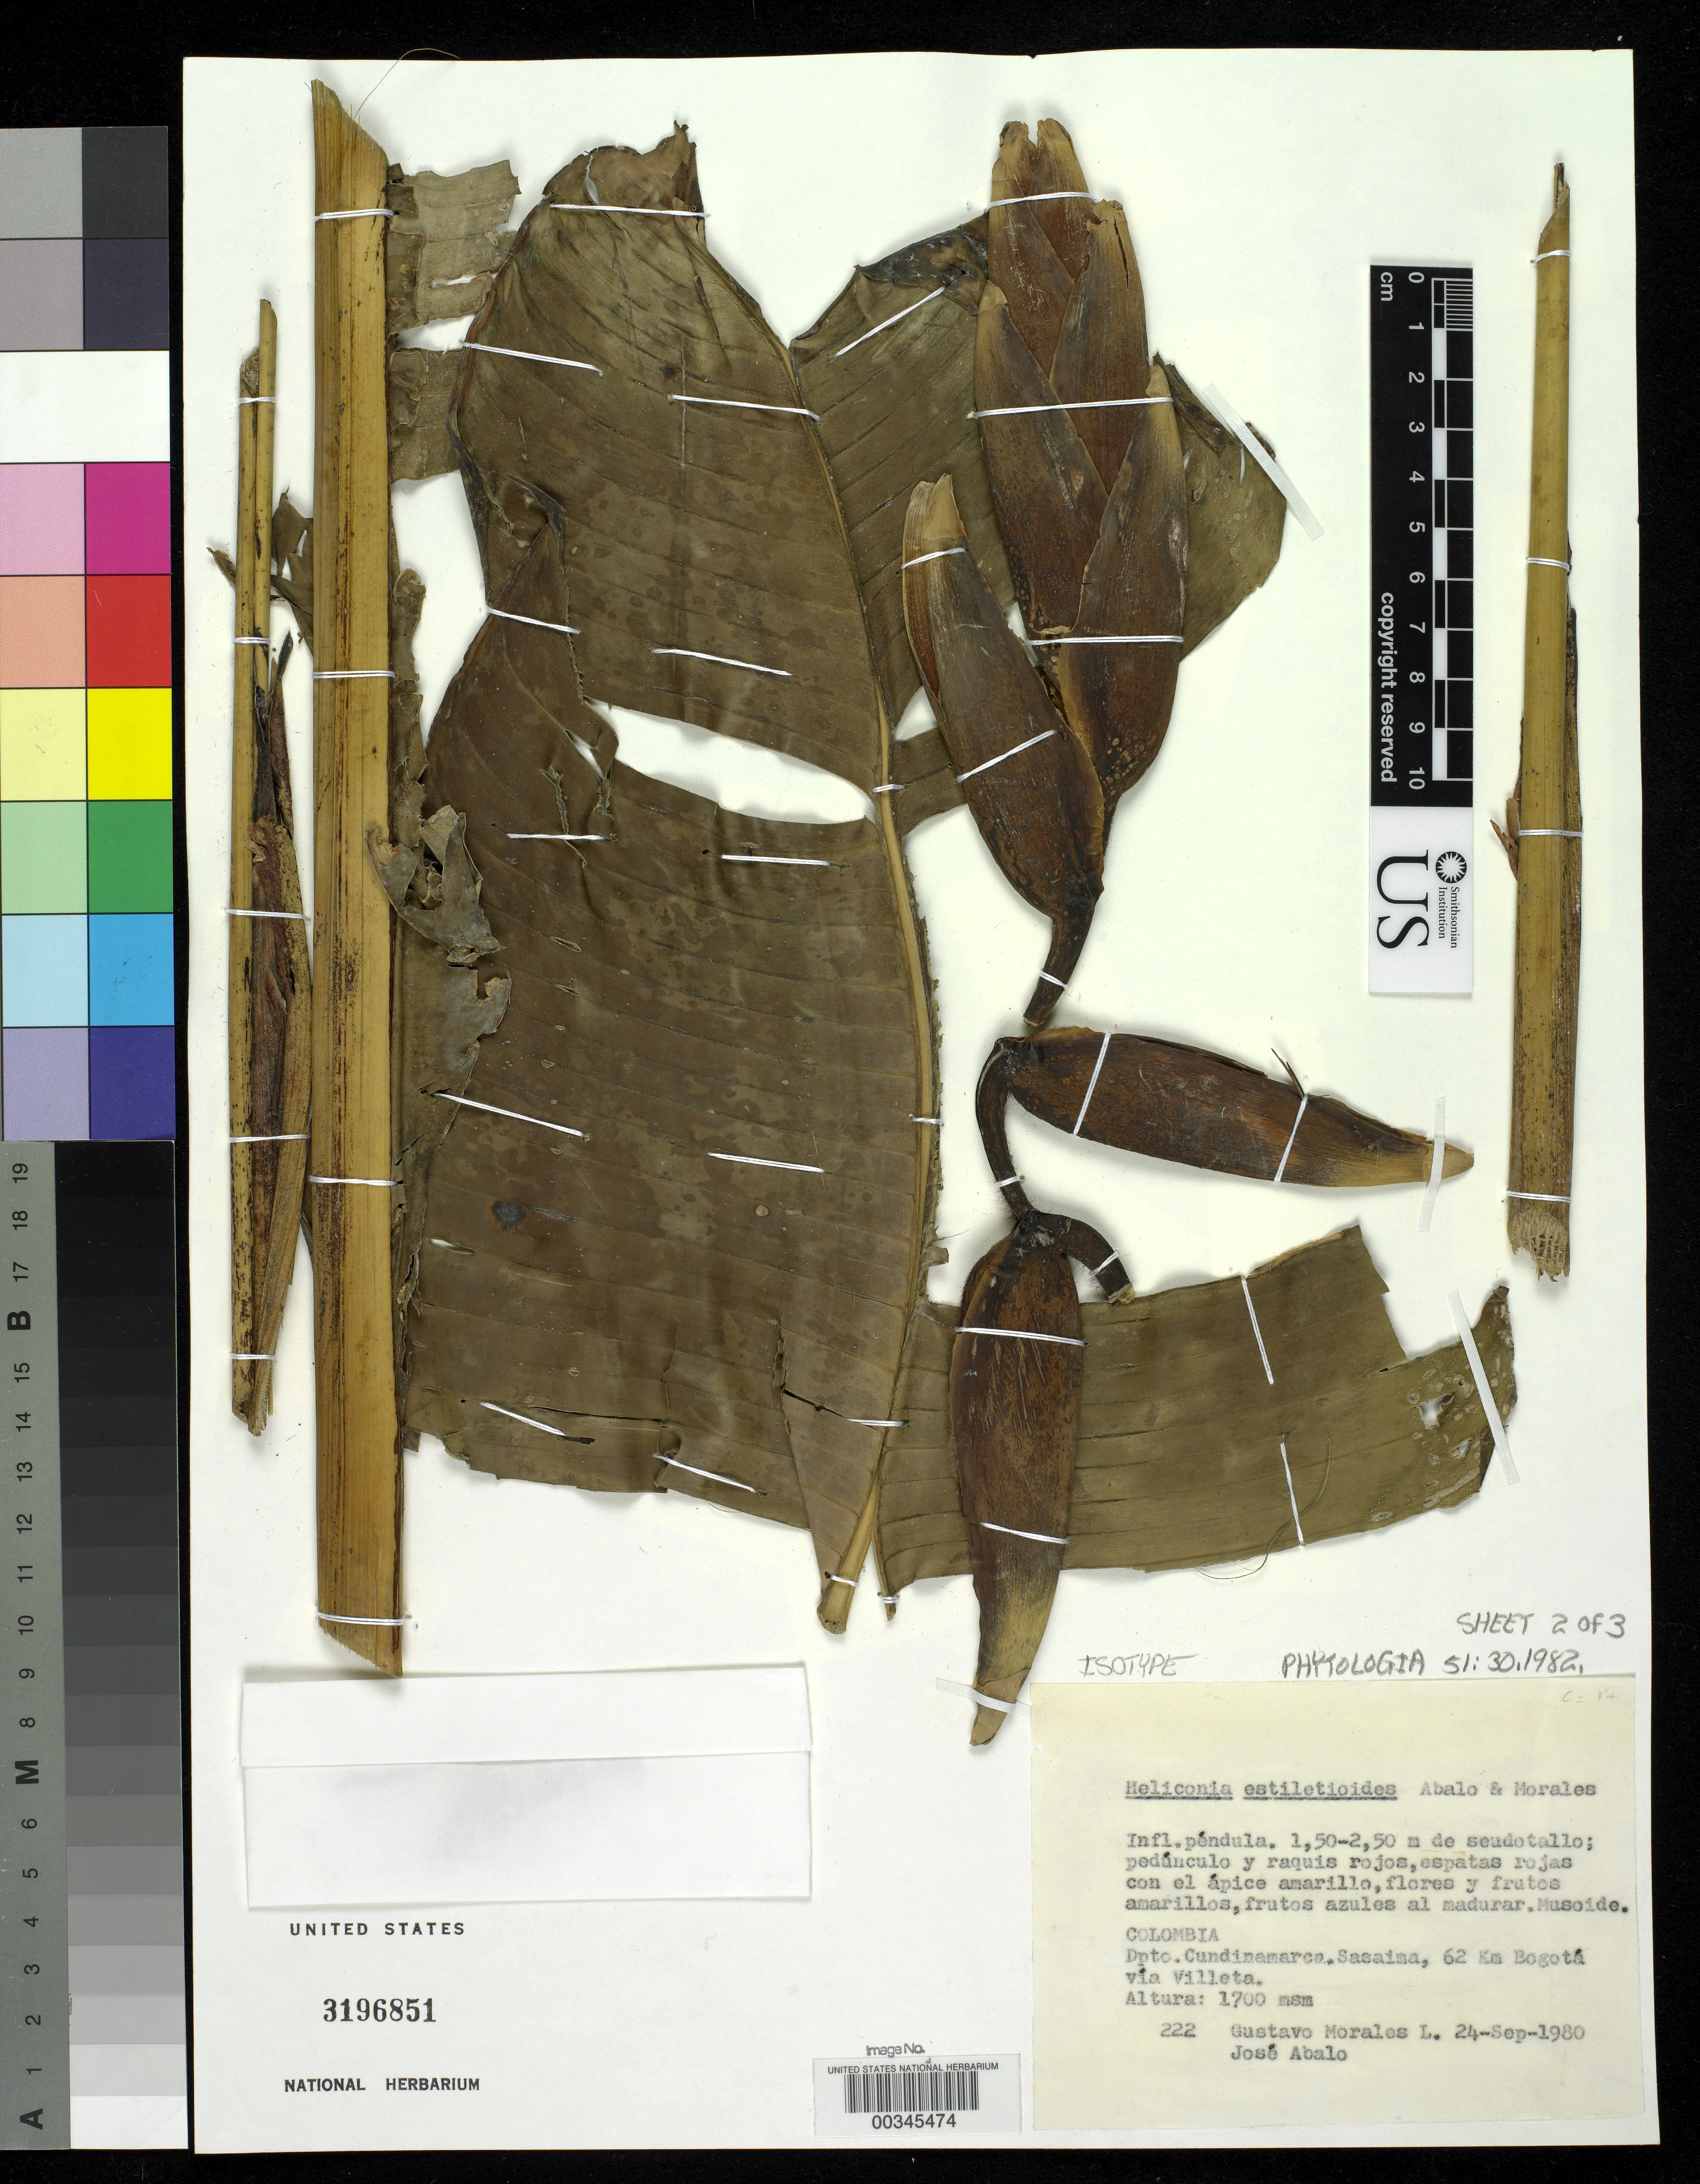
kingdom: Plantae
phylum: Tracheophyta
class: Liliopsida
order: Zingiberales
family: Heliconiaceae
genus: Heliconia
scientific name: Heliconia estiletioides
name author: Abalo & G. Morales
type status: Isotype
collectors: G. Morales L. & J. E. Abalo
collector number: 222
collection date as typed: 24 Sep 1980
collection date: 1980-09-24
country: Colombia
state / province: Cundinamarca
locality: Sasaima, 62 km Bogota via Villeta.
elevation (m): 1700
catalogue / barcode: US 3196851